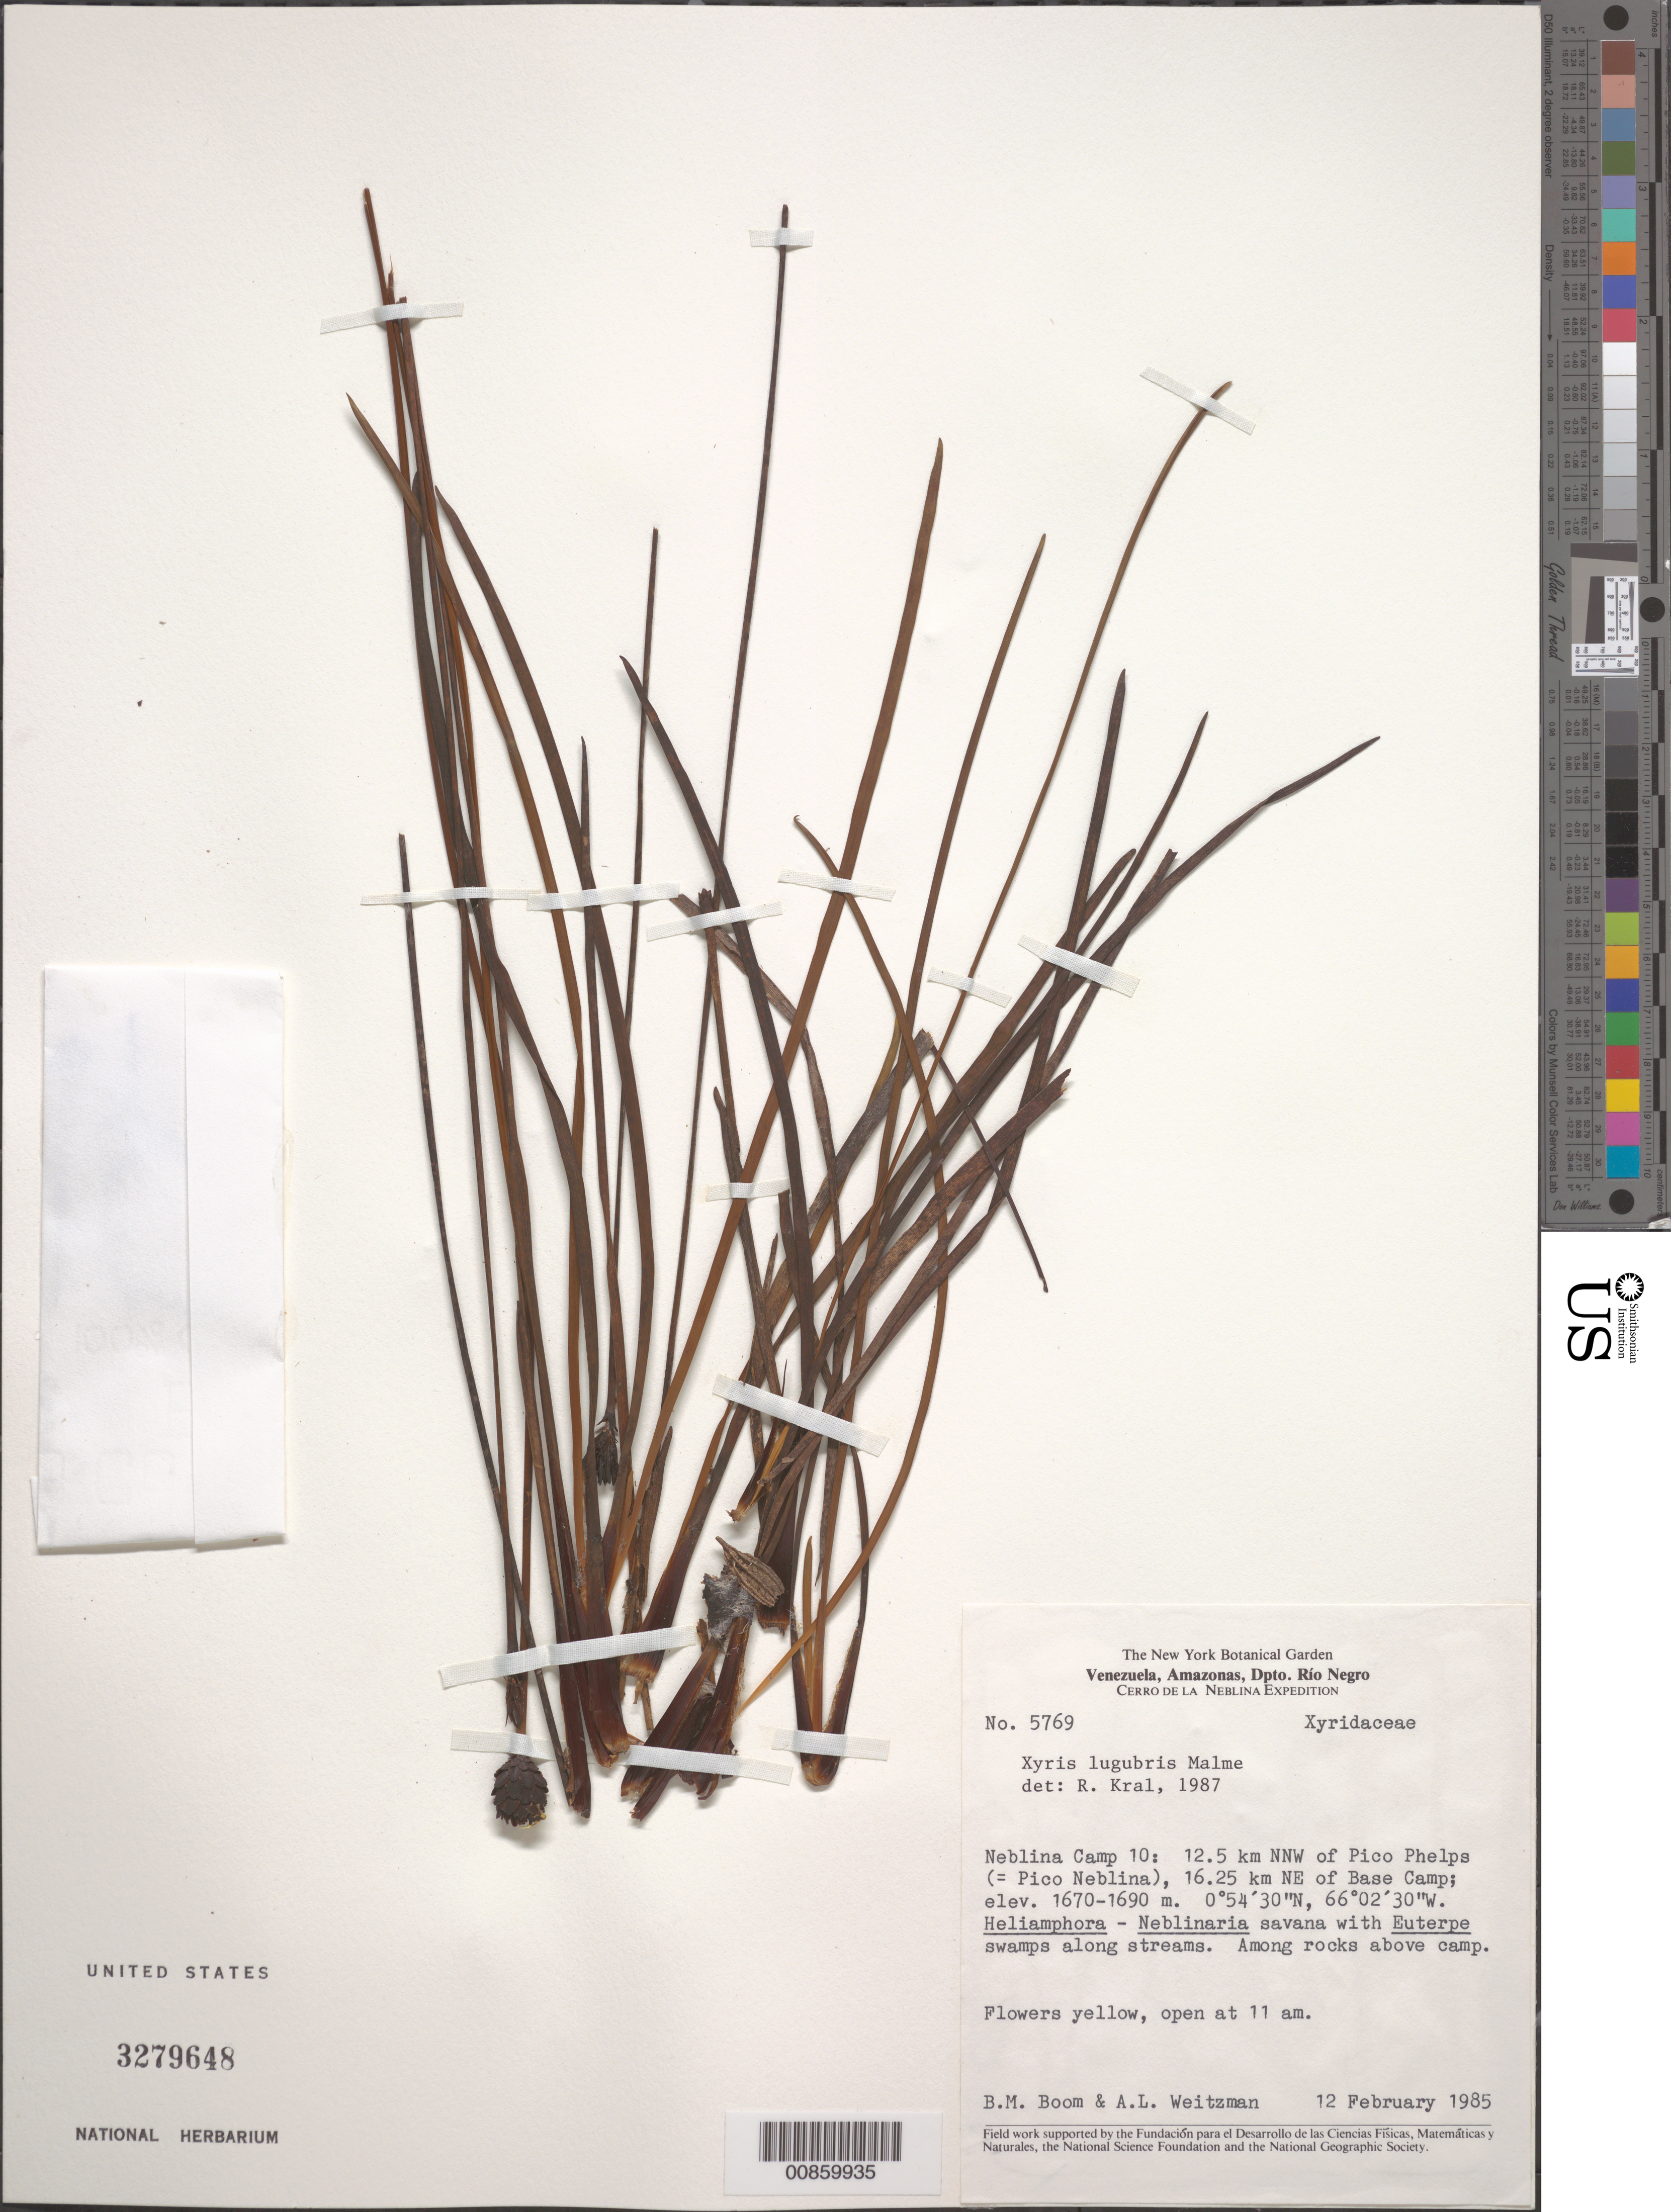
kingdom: Plantae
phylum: Tracheophyta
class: Liliopsida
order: Poales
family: Xyridaceae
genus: Xyris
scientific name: Xyris lugubris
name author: Malme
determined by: Kral, Robert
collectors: B. M. Boom, A. L. Weitzman & W. R. Buck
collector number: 5769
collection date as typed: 12-Feb-85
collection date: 1985-02-12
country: Venezuela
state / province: Amazonas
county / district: Río Negro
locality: Neblina Camp 10; 12.5 km NNW of Pico Phelps (Pico Neblina);16.25 km NE of Base Camp.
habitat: Heliamphora-Neblinaria savanna with Euterpe swamps along streams. Among rocks above camp.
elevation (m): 1670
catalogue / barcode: US 3279648